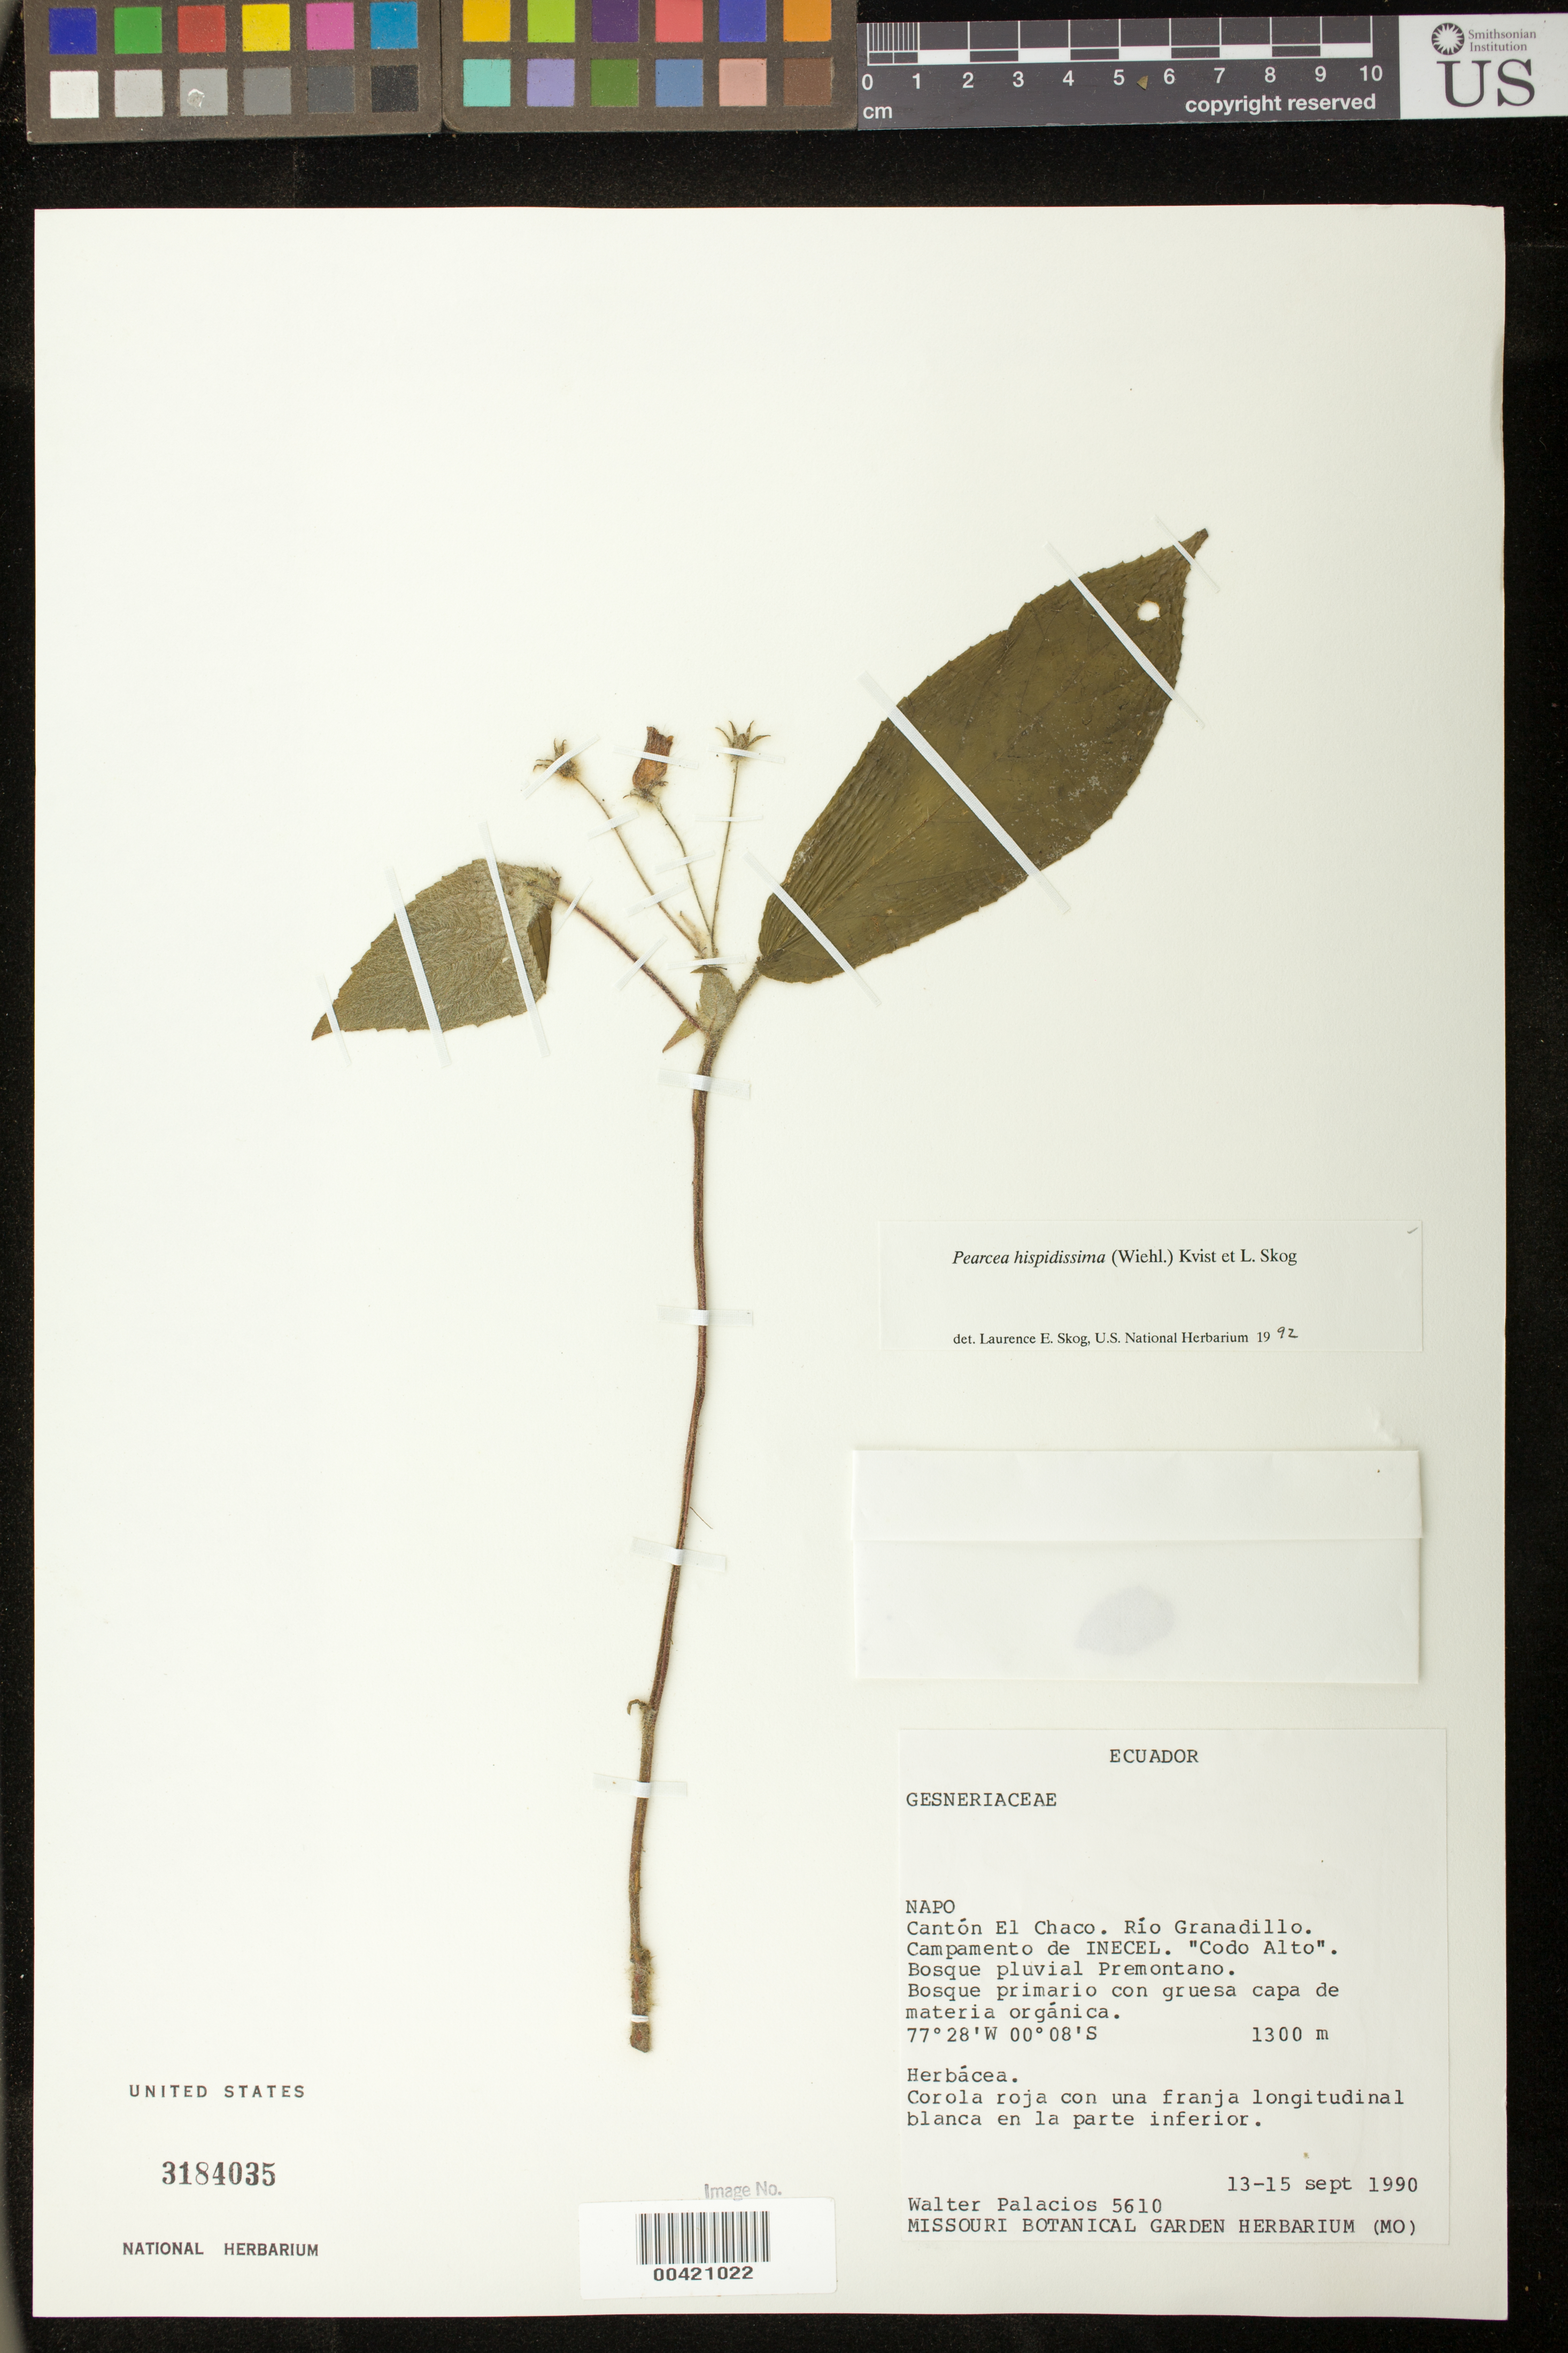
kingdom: Plantae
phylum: Tracheophyta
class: Magnoliopsida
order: Lamiales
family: Gesneriaceae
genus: Pearcea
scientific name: Pearcea hispidissima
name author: (Wiehler) L.P. Kvist & L.E. Skog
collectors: W. Palacios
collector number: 5610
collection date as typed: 13-15 Sep 1990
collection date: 1990-09-13/1990-09-15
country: Ecuador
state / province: Napo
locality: Canton El Chaco, Rio Granadillo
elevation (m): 1300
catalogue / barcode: US 3184035